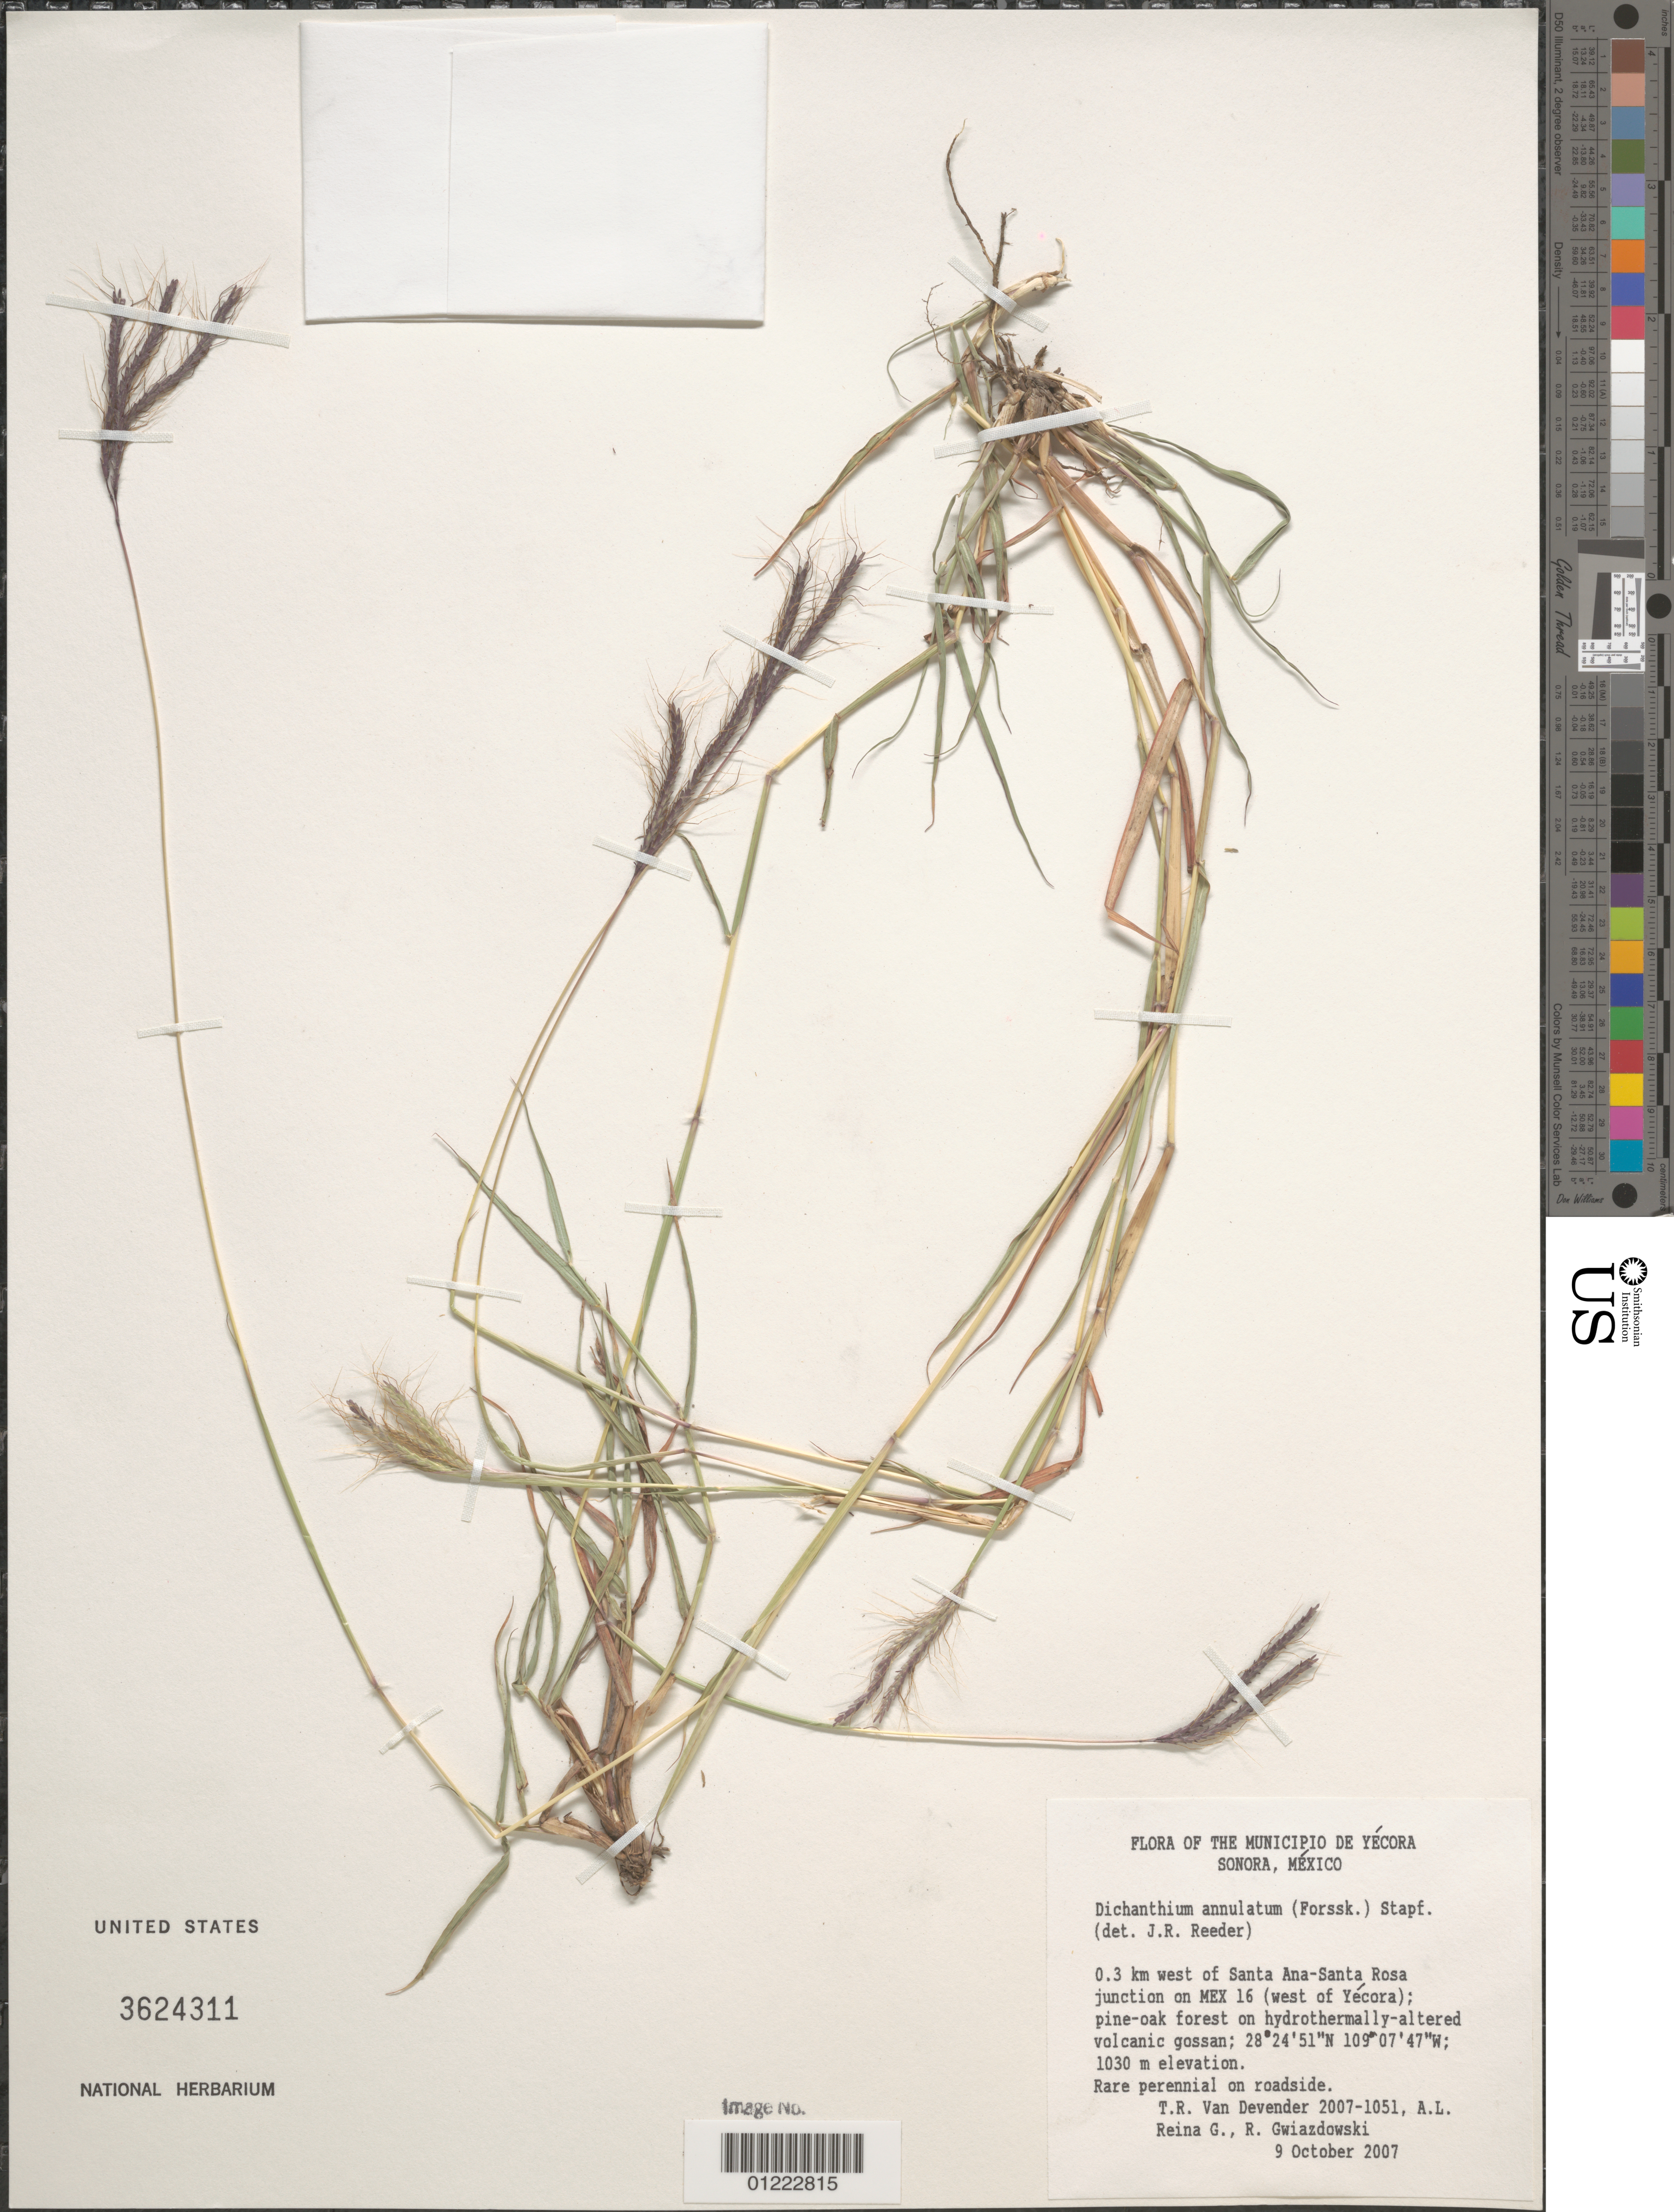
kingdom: Plantae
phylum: Tracheophyta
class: Liliopsida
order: Poales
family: Poaceae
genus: Dichanthium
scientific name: Dichanthium annulatum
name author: (Forssk.) Stapf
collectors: T. R. Van Devender, A. L. Reina G. & R. Gwiazdowski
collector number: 2007-1051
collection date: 2007-10-09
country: Mexico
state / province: Sonora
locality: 0.3 km west of Santa Ana-Santa Rosa junction on MEX 16 (west of Yecora)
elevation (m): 1030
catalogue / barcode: US 3624311